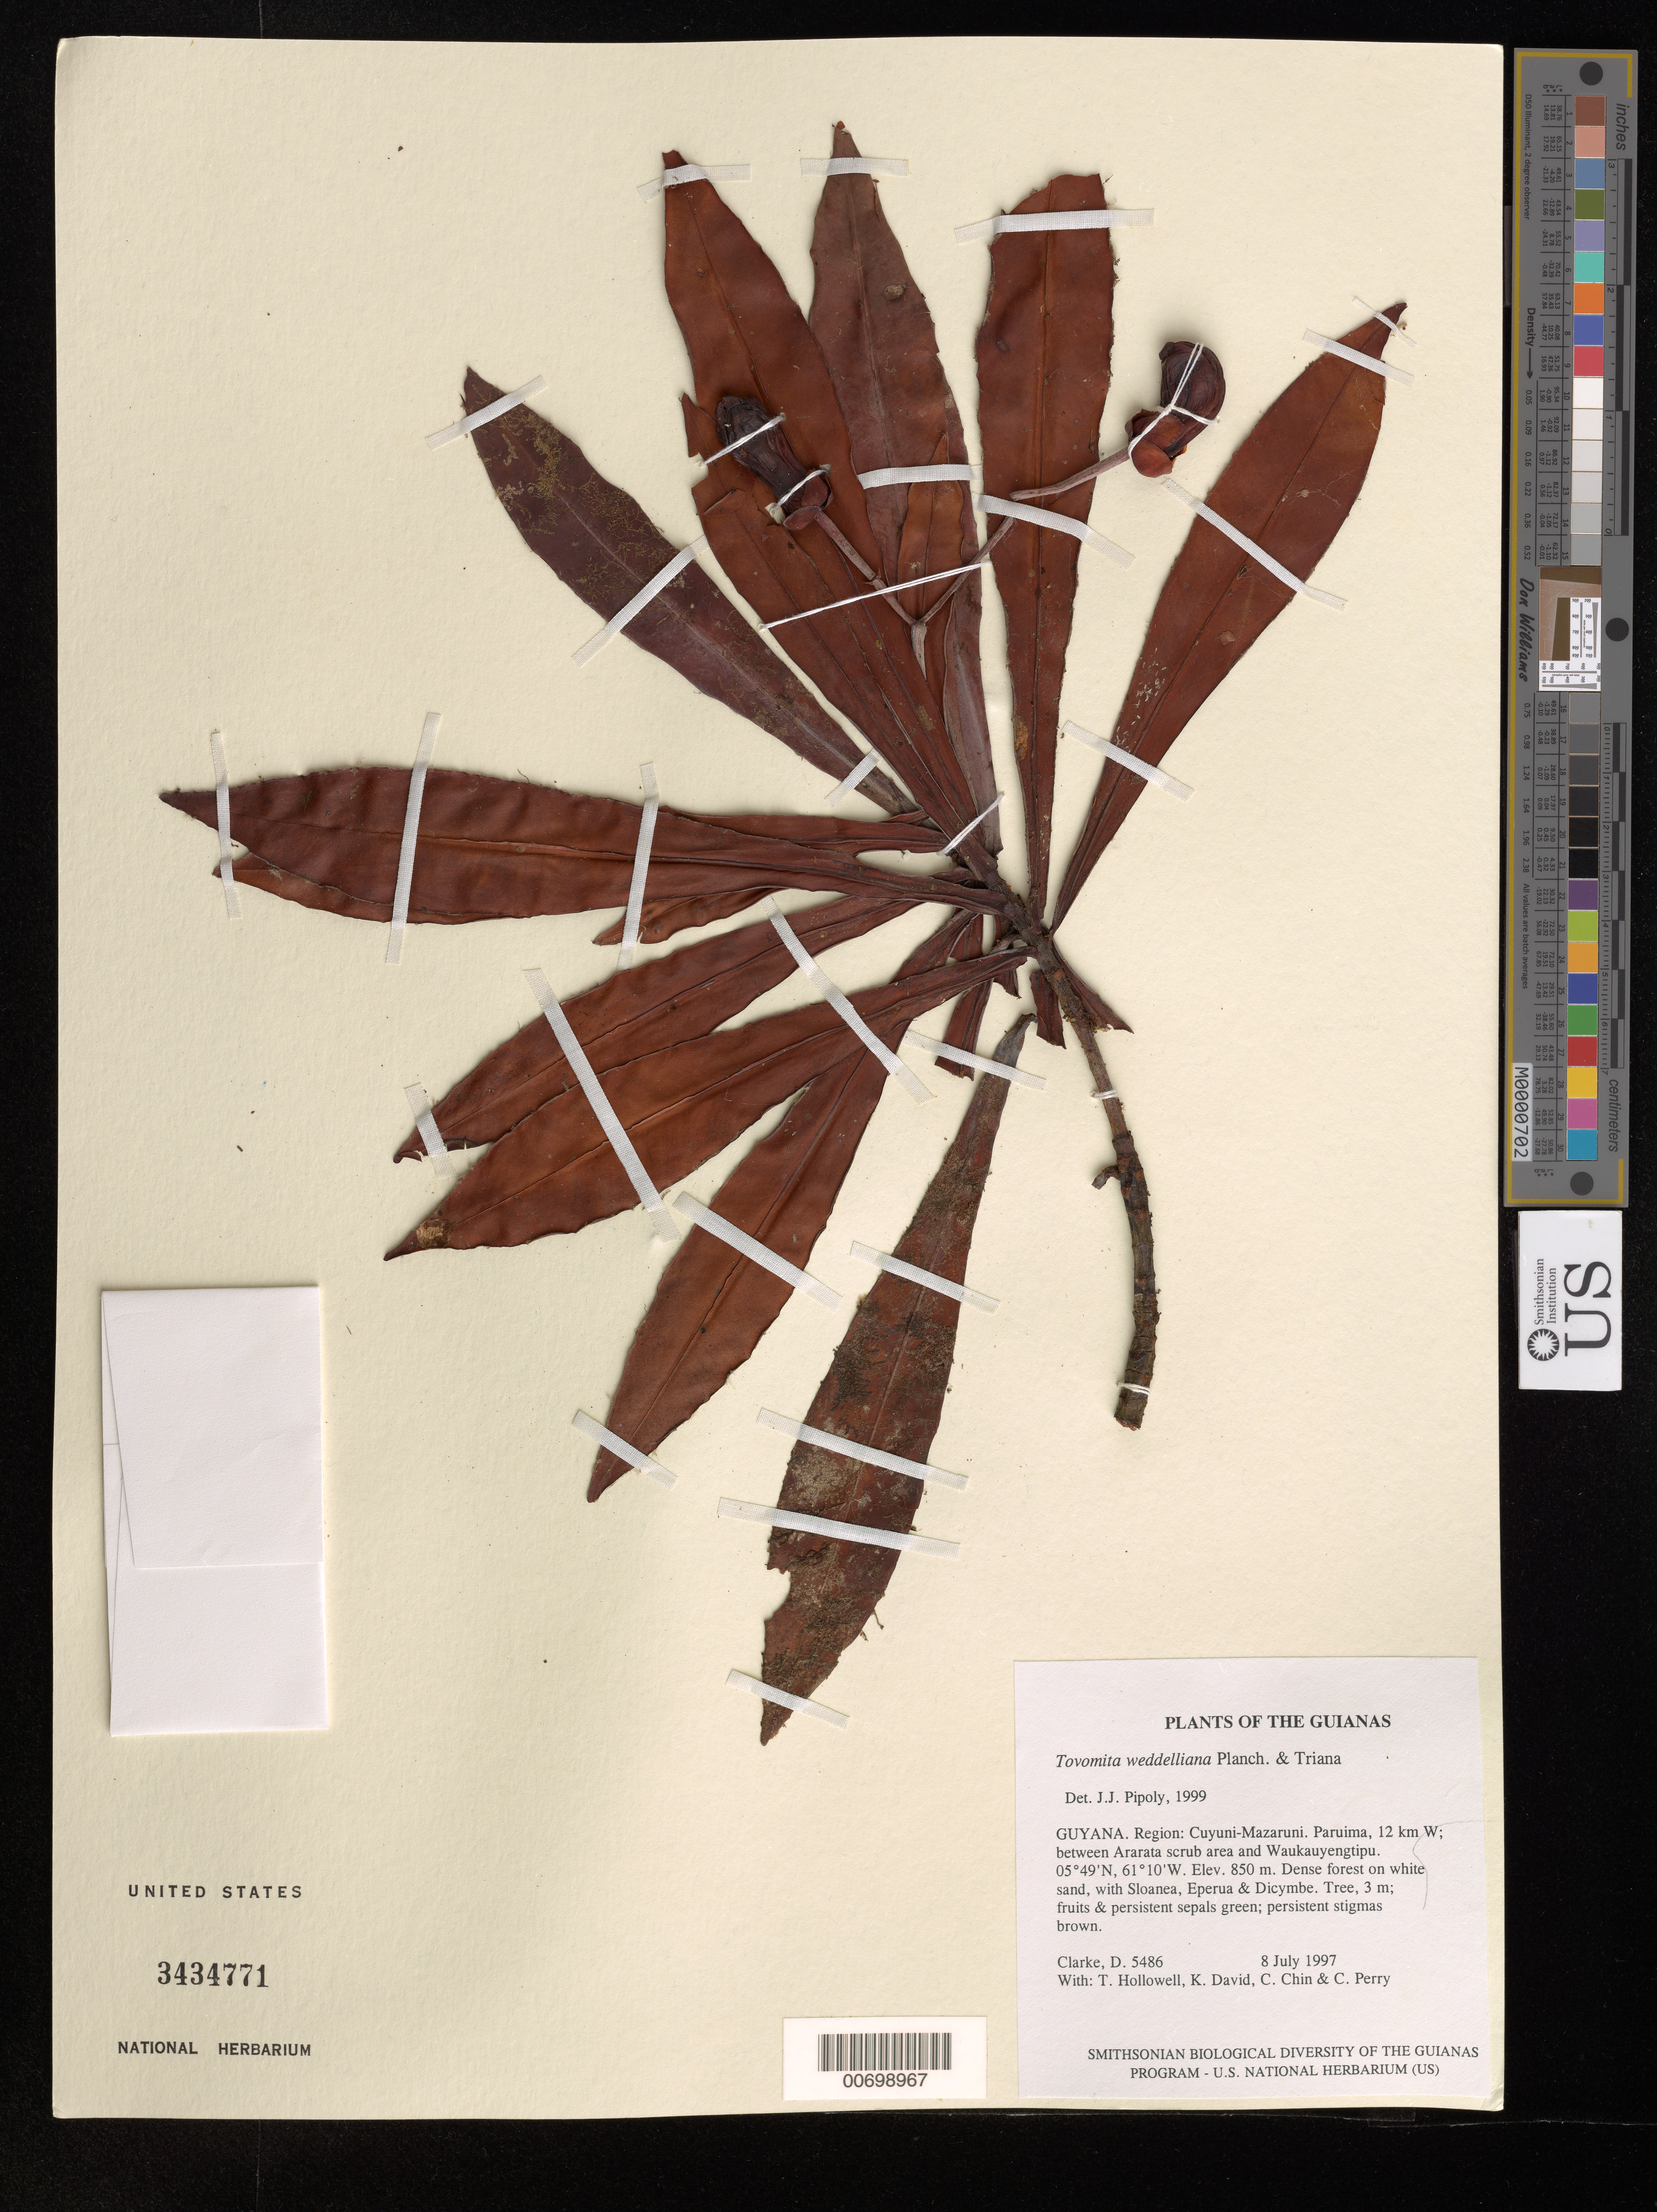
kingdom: Plantae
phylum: Tracheophyta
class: Magnoliopsida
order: Malpighiales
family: Clusiaceae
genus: Tovomita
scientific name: Tovomita weddelliana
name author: Planch. & Triana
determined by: Pipoly, J. J., III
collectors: H. D. Clarke, T. Hollowell, K. David, C. Chin & C. Perry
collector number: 5486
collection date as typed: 8 July 1997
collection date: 1997-07-08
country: Guyana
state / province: Cuyuni-Mazaruni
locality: Paruima, 12 km W; between Ararata scrub area and Waukauyengtipu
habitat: Dense forest on white sand, with Sloanea, Eperua & Dicymbe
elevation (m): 850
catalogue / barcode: US 3434771